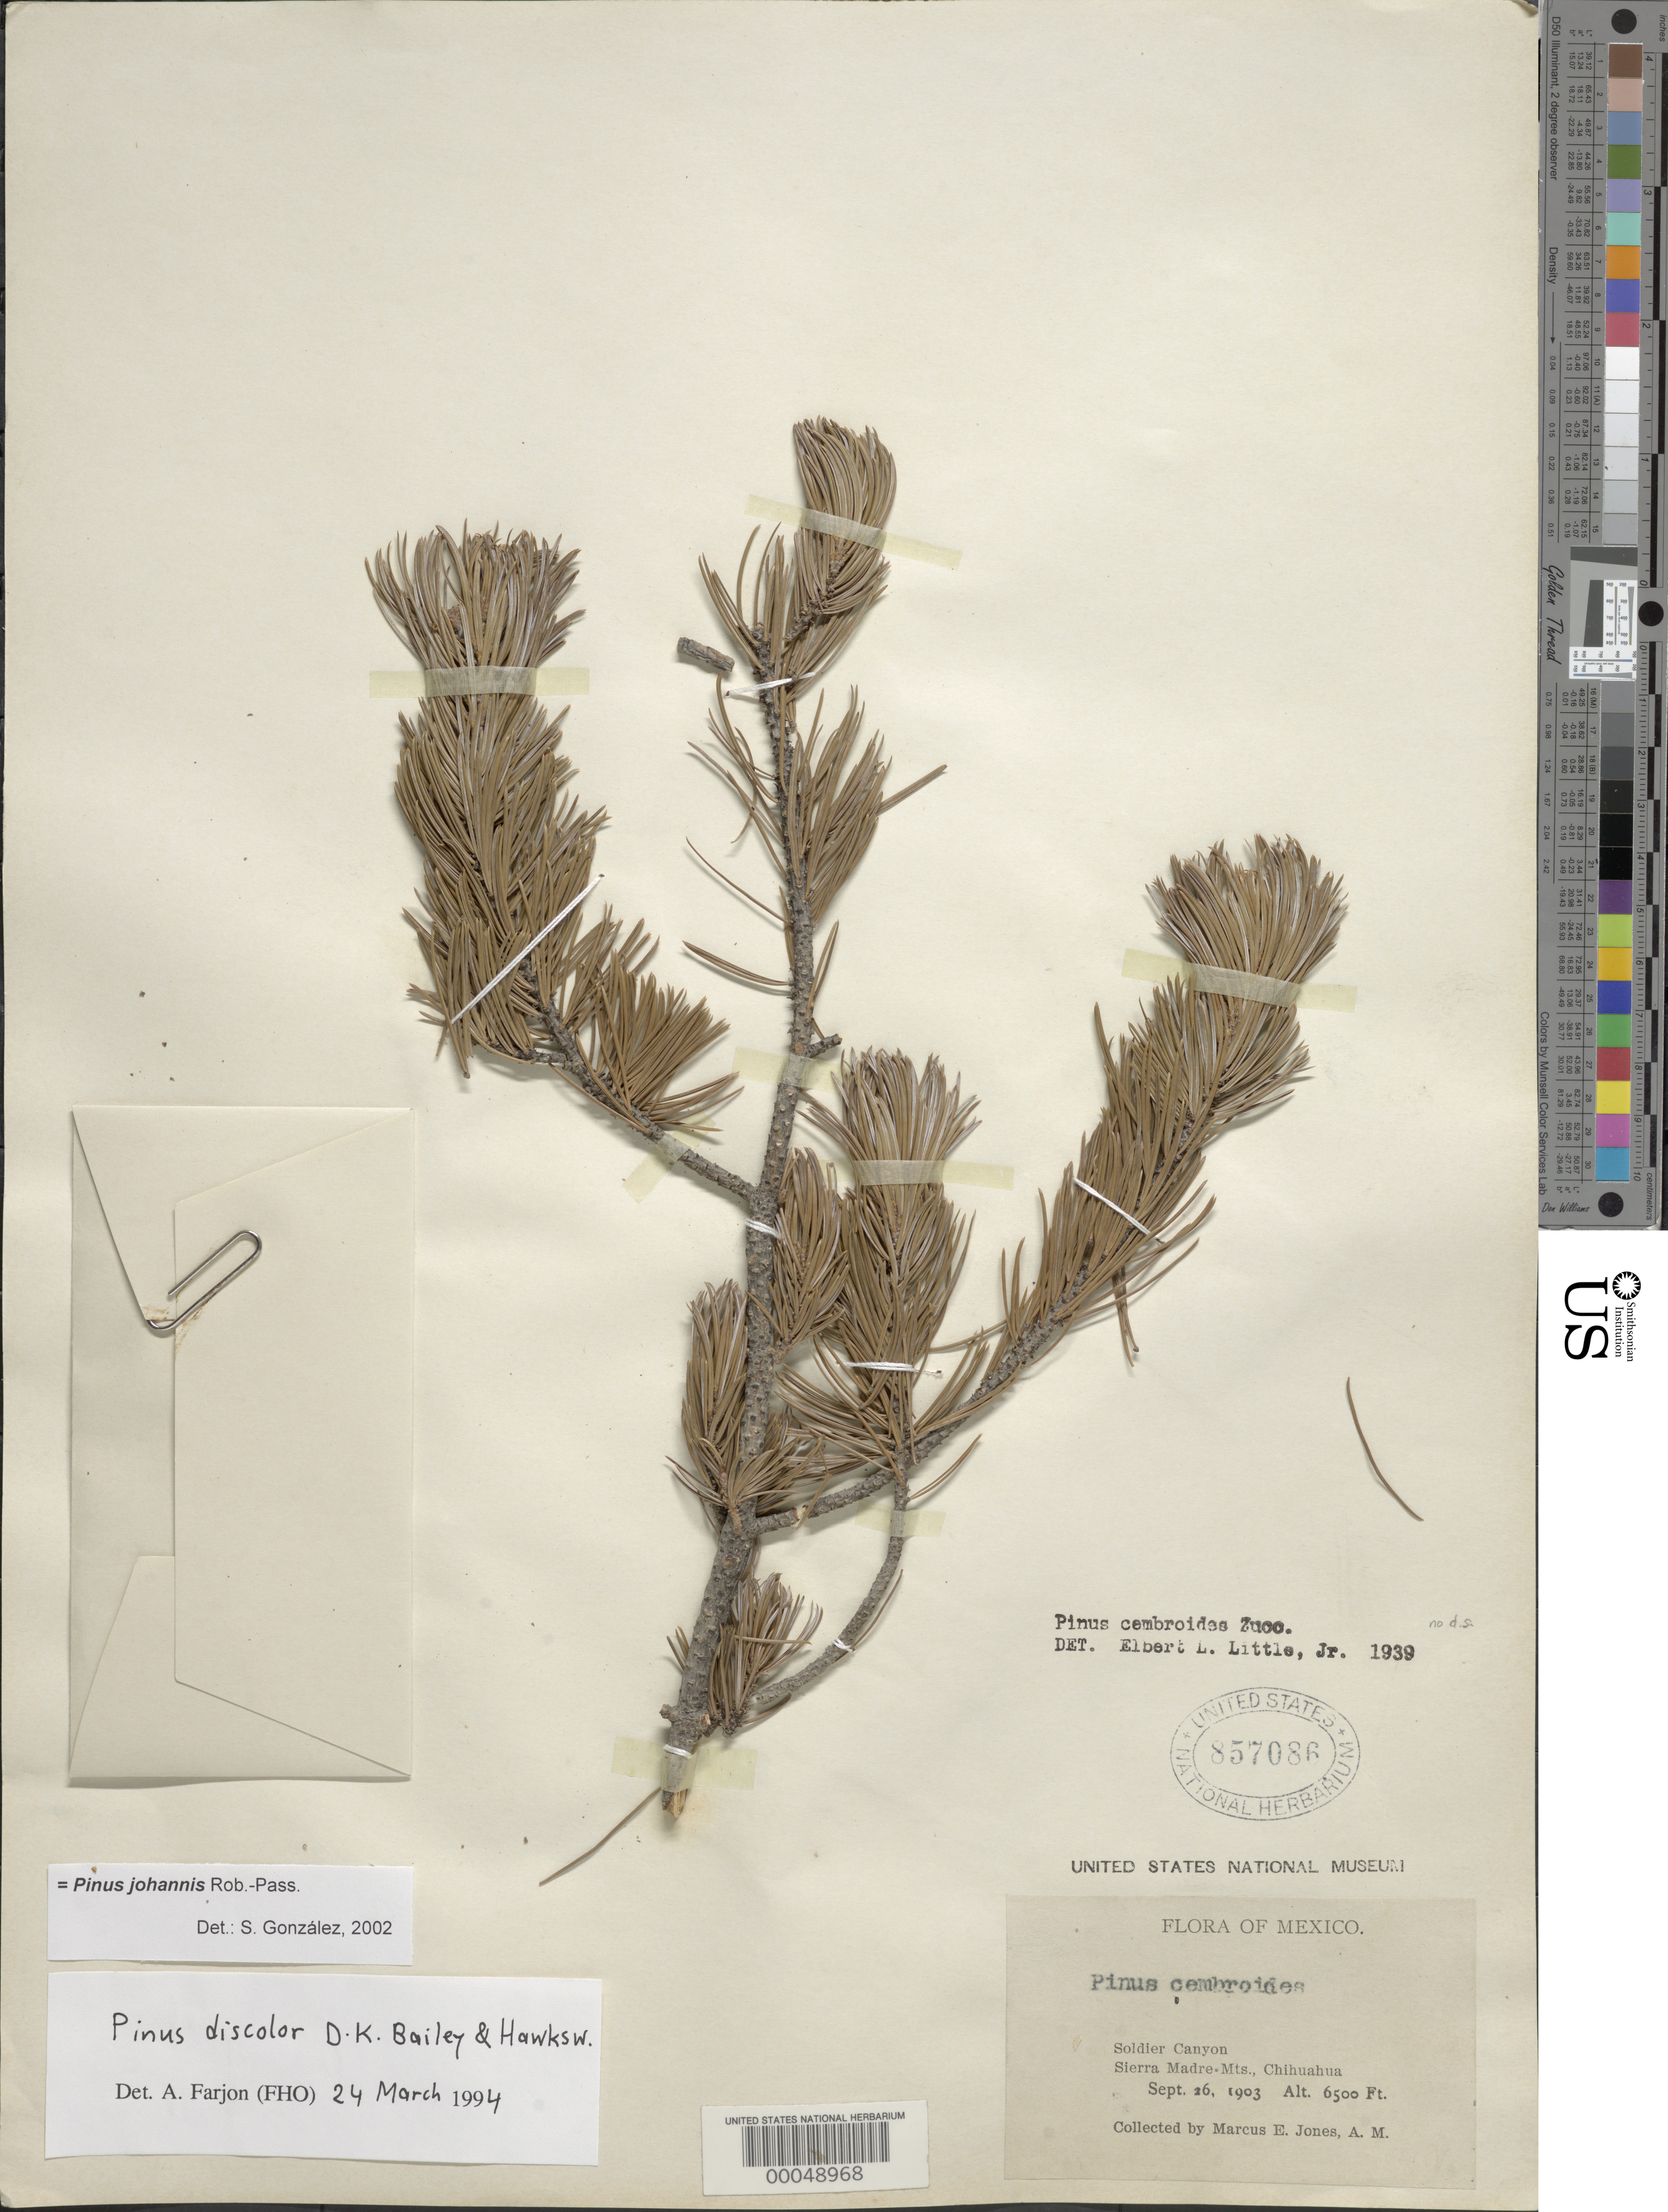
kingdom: Plantae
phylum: Tracheophyta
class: Pinopsida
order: Pinales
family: Pinaceae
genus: Pinus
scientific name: Pinus johannis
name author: M.-F. Robert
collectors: A. M. Jones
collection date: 1903-09-26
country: Mexico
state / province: Chihuahua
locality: Sierra Madre Mountains, Soldier Canyon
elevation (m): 1981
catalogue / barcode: US 857086